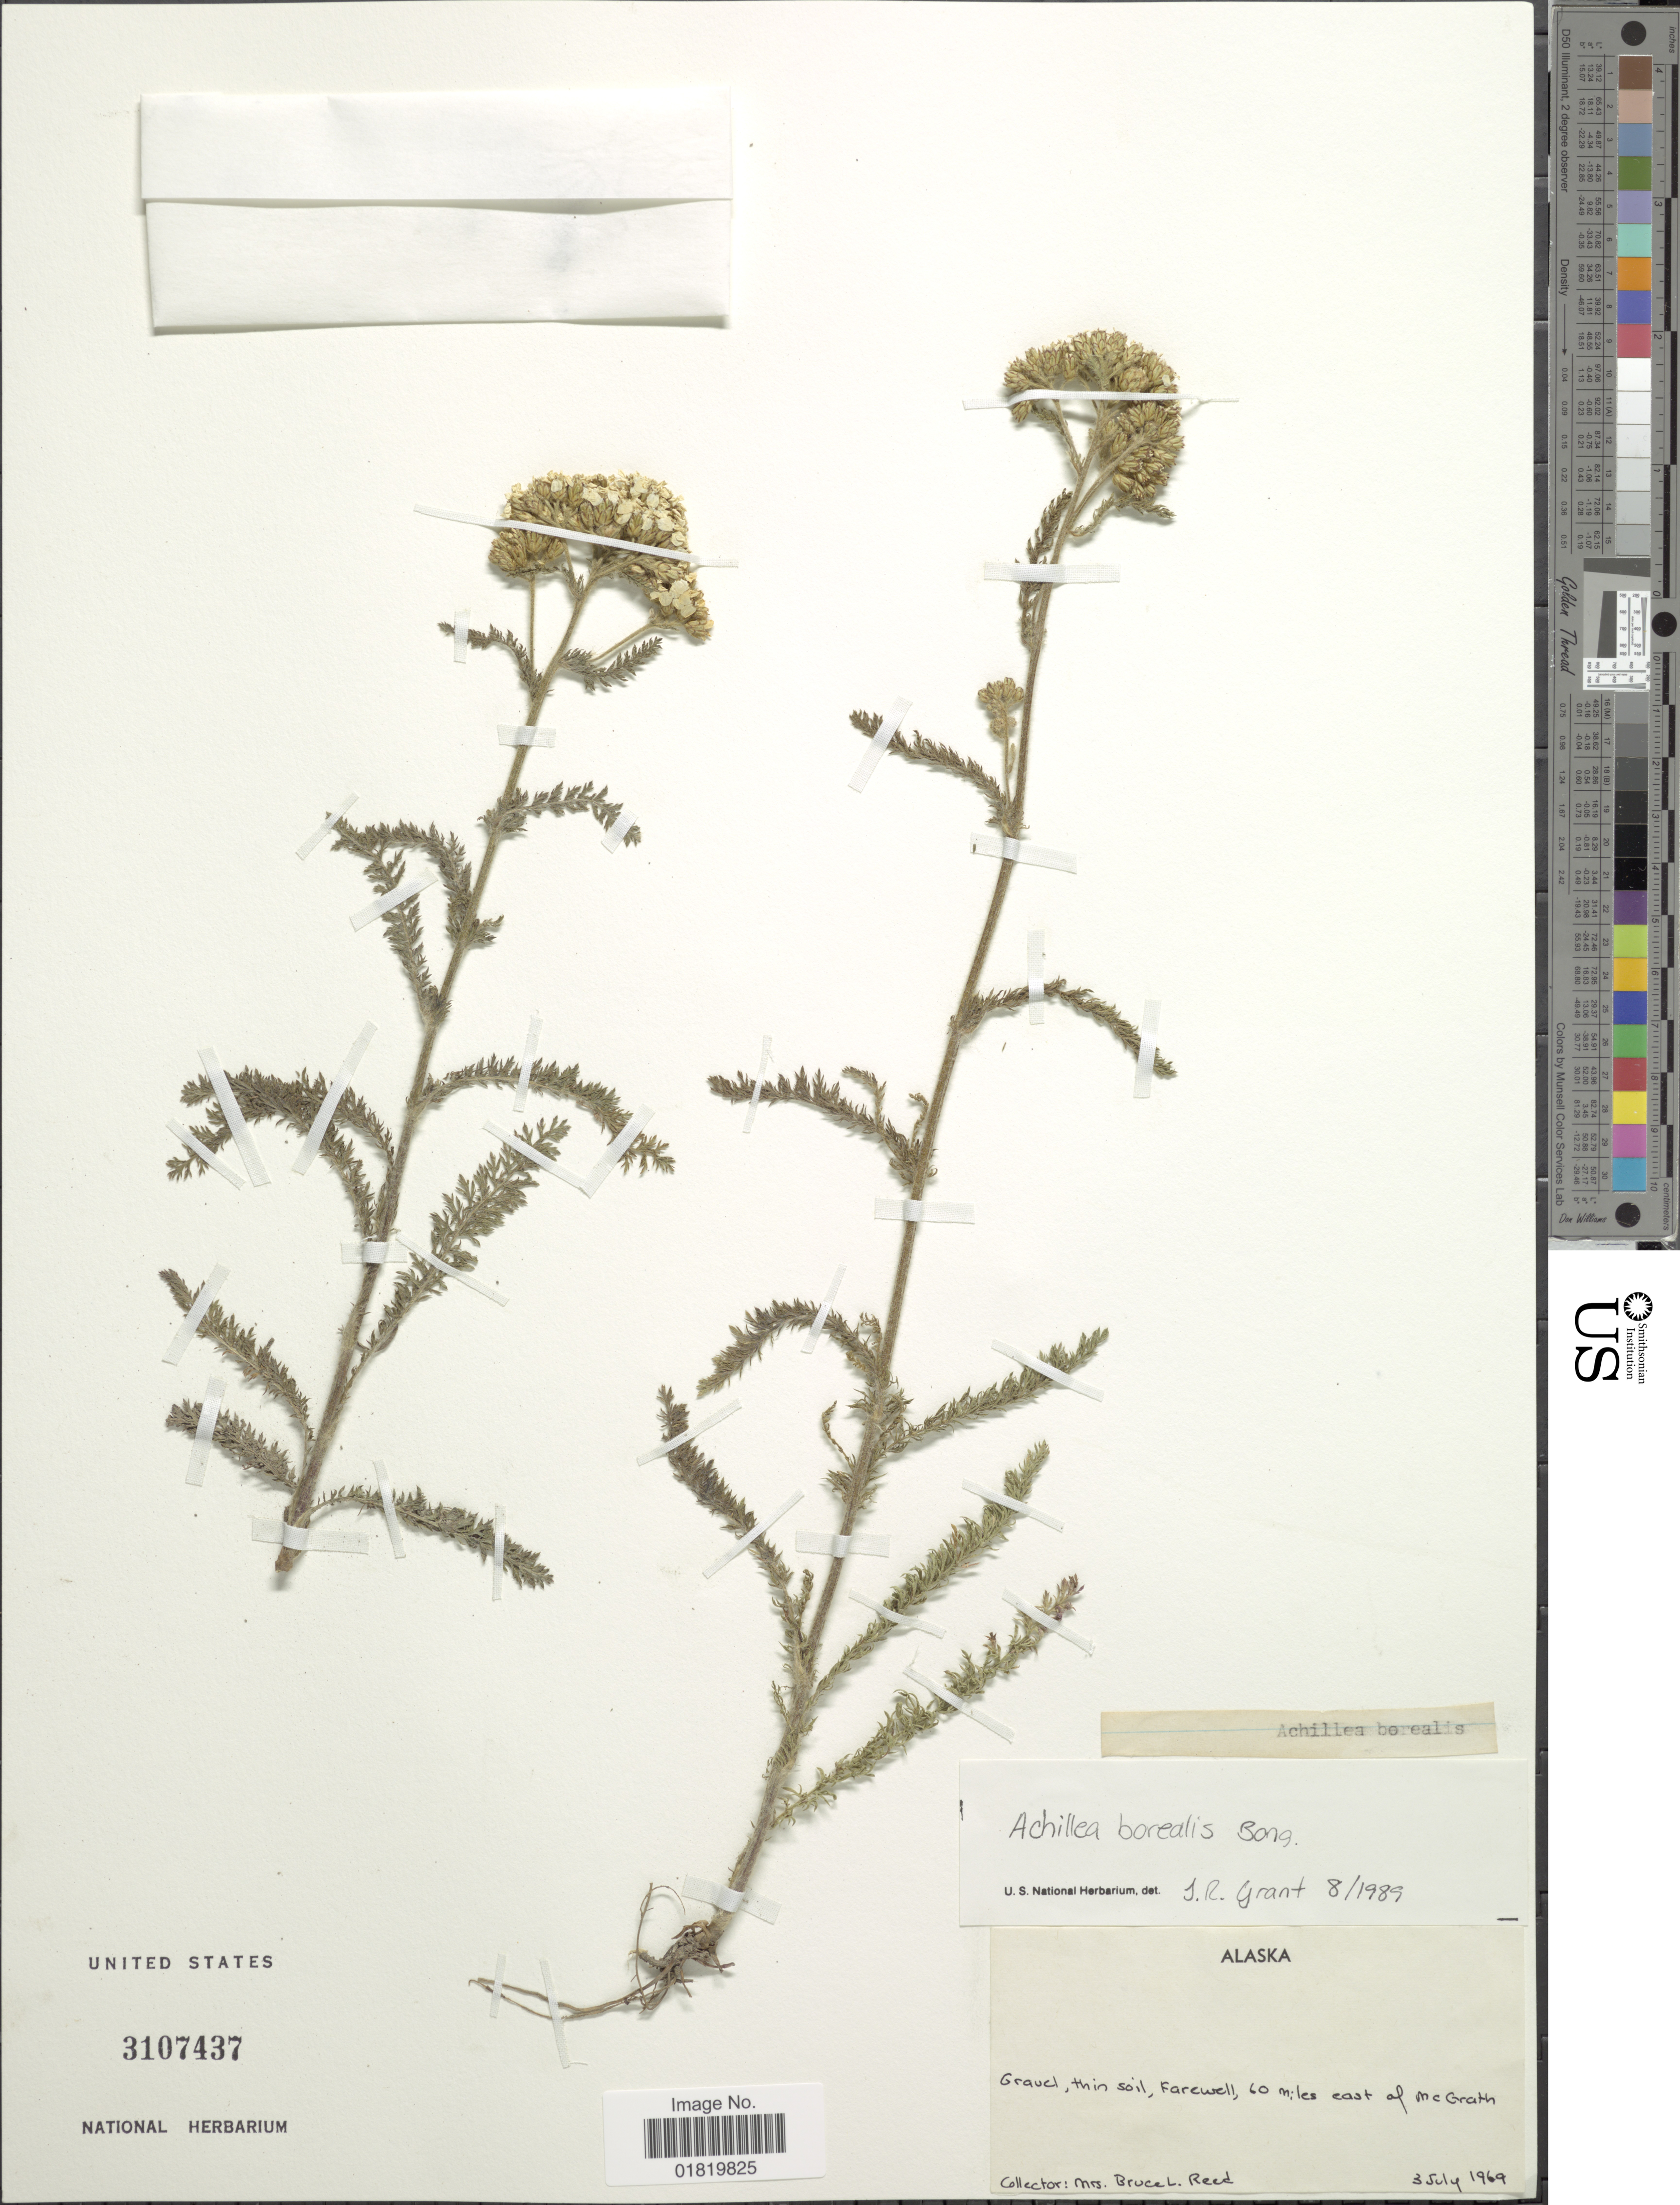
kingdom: Plantae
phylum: Tracheophyta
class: Magnoliopsida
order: Asterales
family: Asteraceae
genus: Achillea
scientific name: Achillea borealis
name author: Bong.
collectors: B. Reed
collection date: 1969-07-03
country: United States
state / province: Alaska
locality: Gravel, thin soil. Farewell, 60 miles east of McGrath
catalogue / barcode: US 3107437